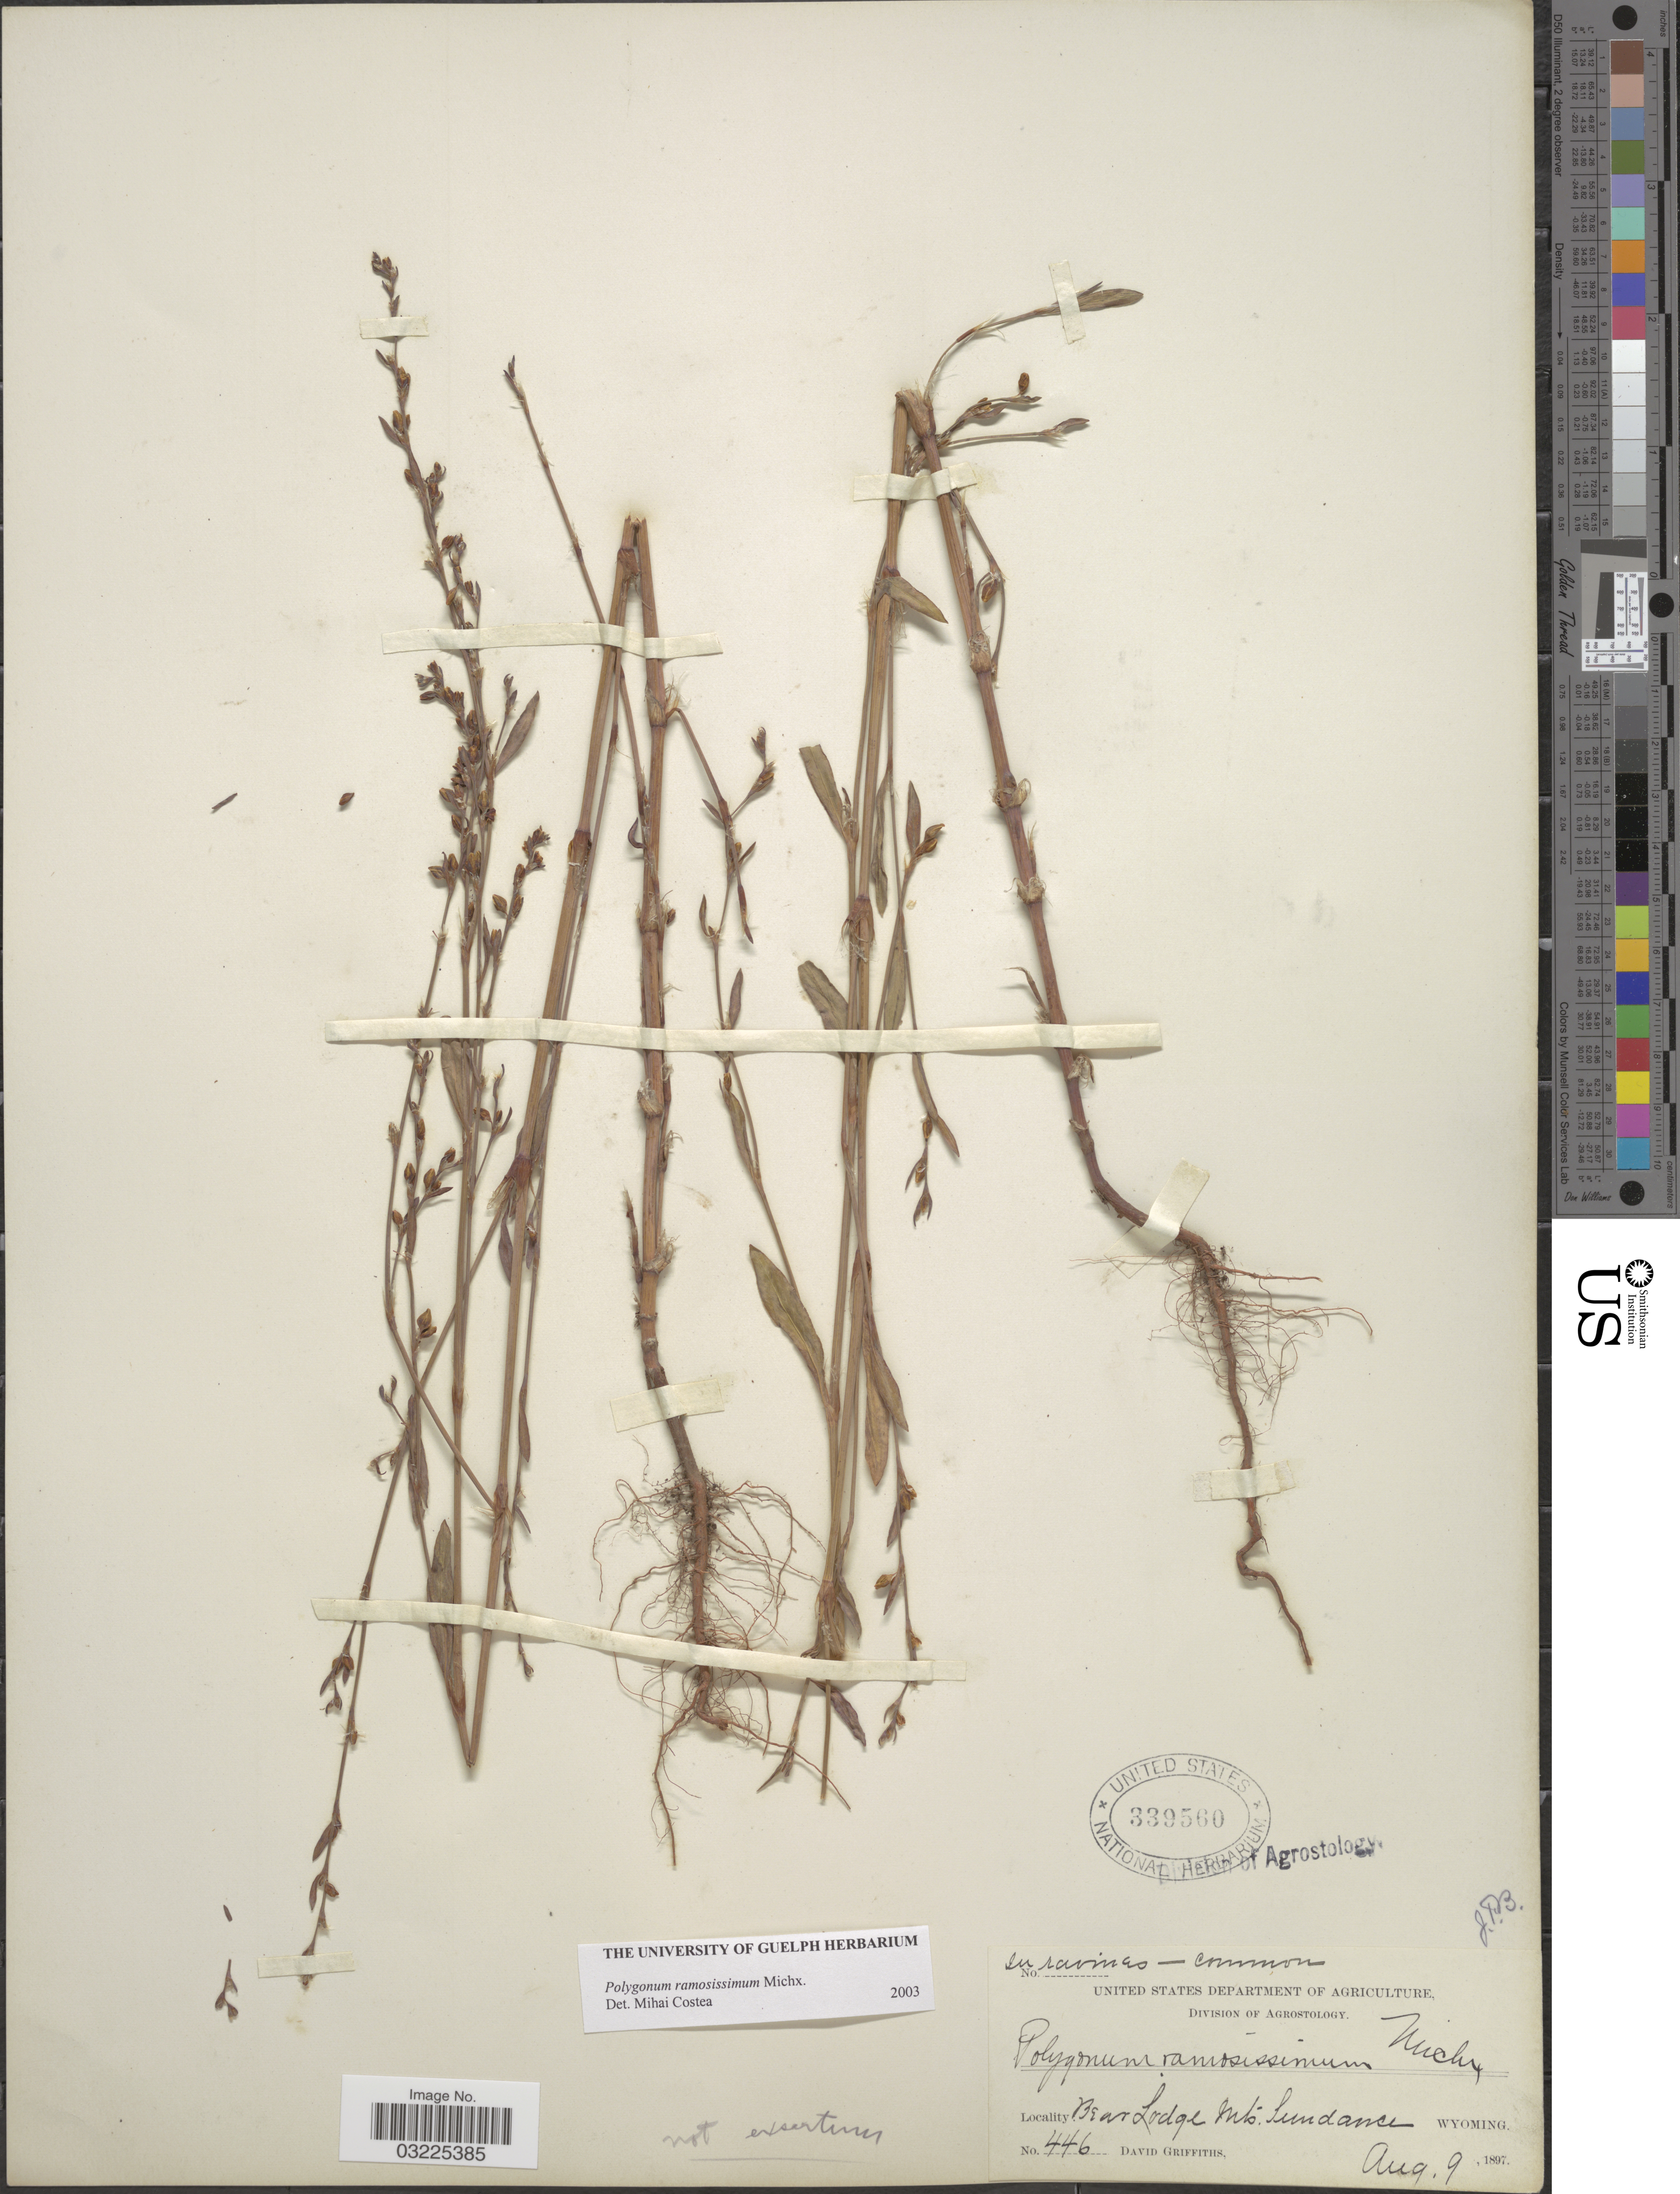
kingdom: Plantae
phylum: Tracheophyta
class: Magnoliopsida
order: Caryophyllales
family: Polygonaceae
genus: Polygonum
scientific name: Polygonum ramosissimum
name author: Michx.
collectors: D. Griffiths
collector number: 446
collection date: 1897-08-09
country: United States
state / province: Wyoming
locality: Bear Lodge Mts. Sundance.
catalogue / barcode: US 339560